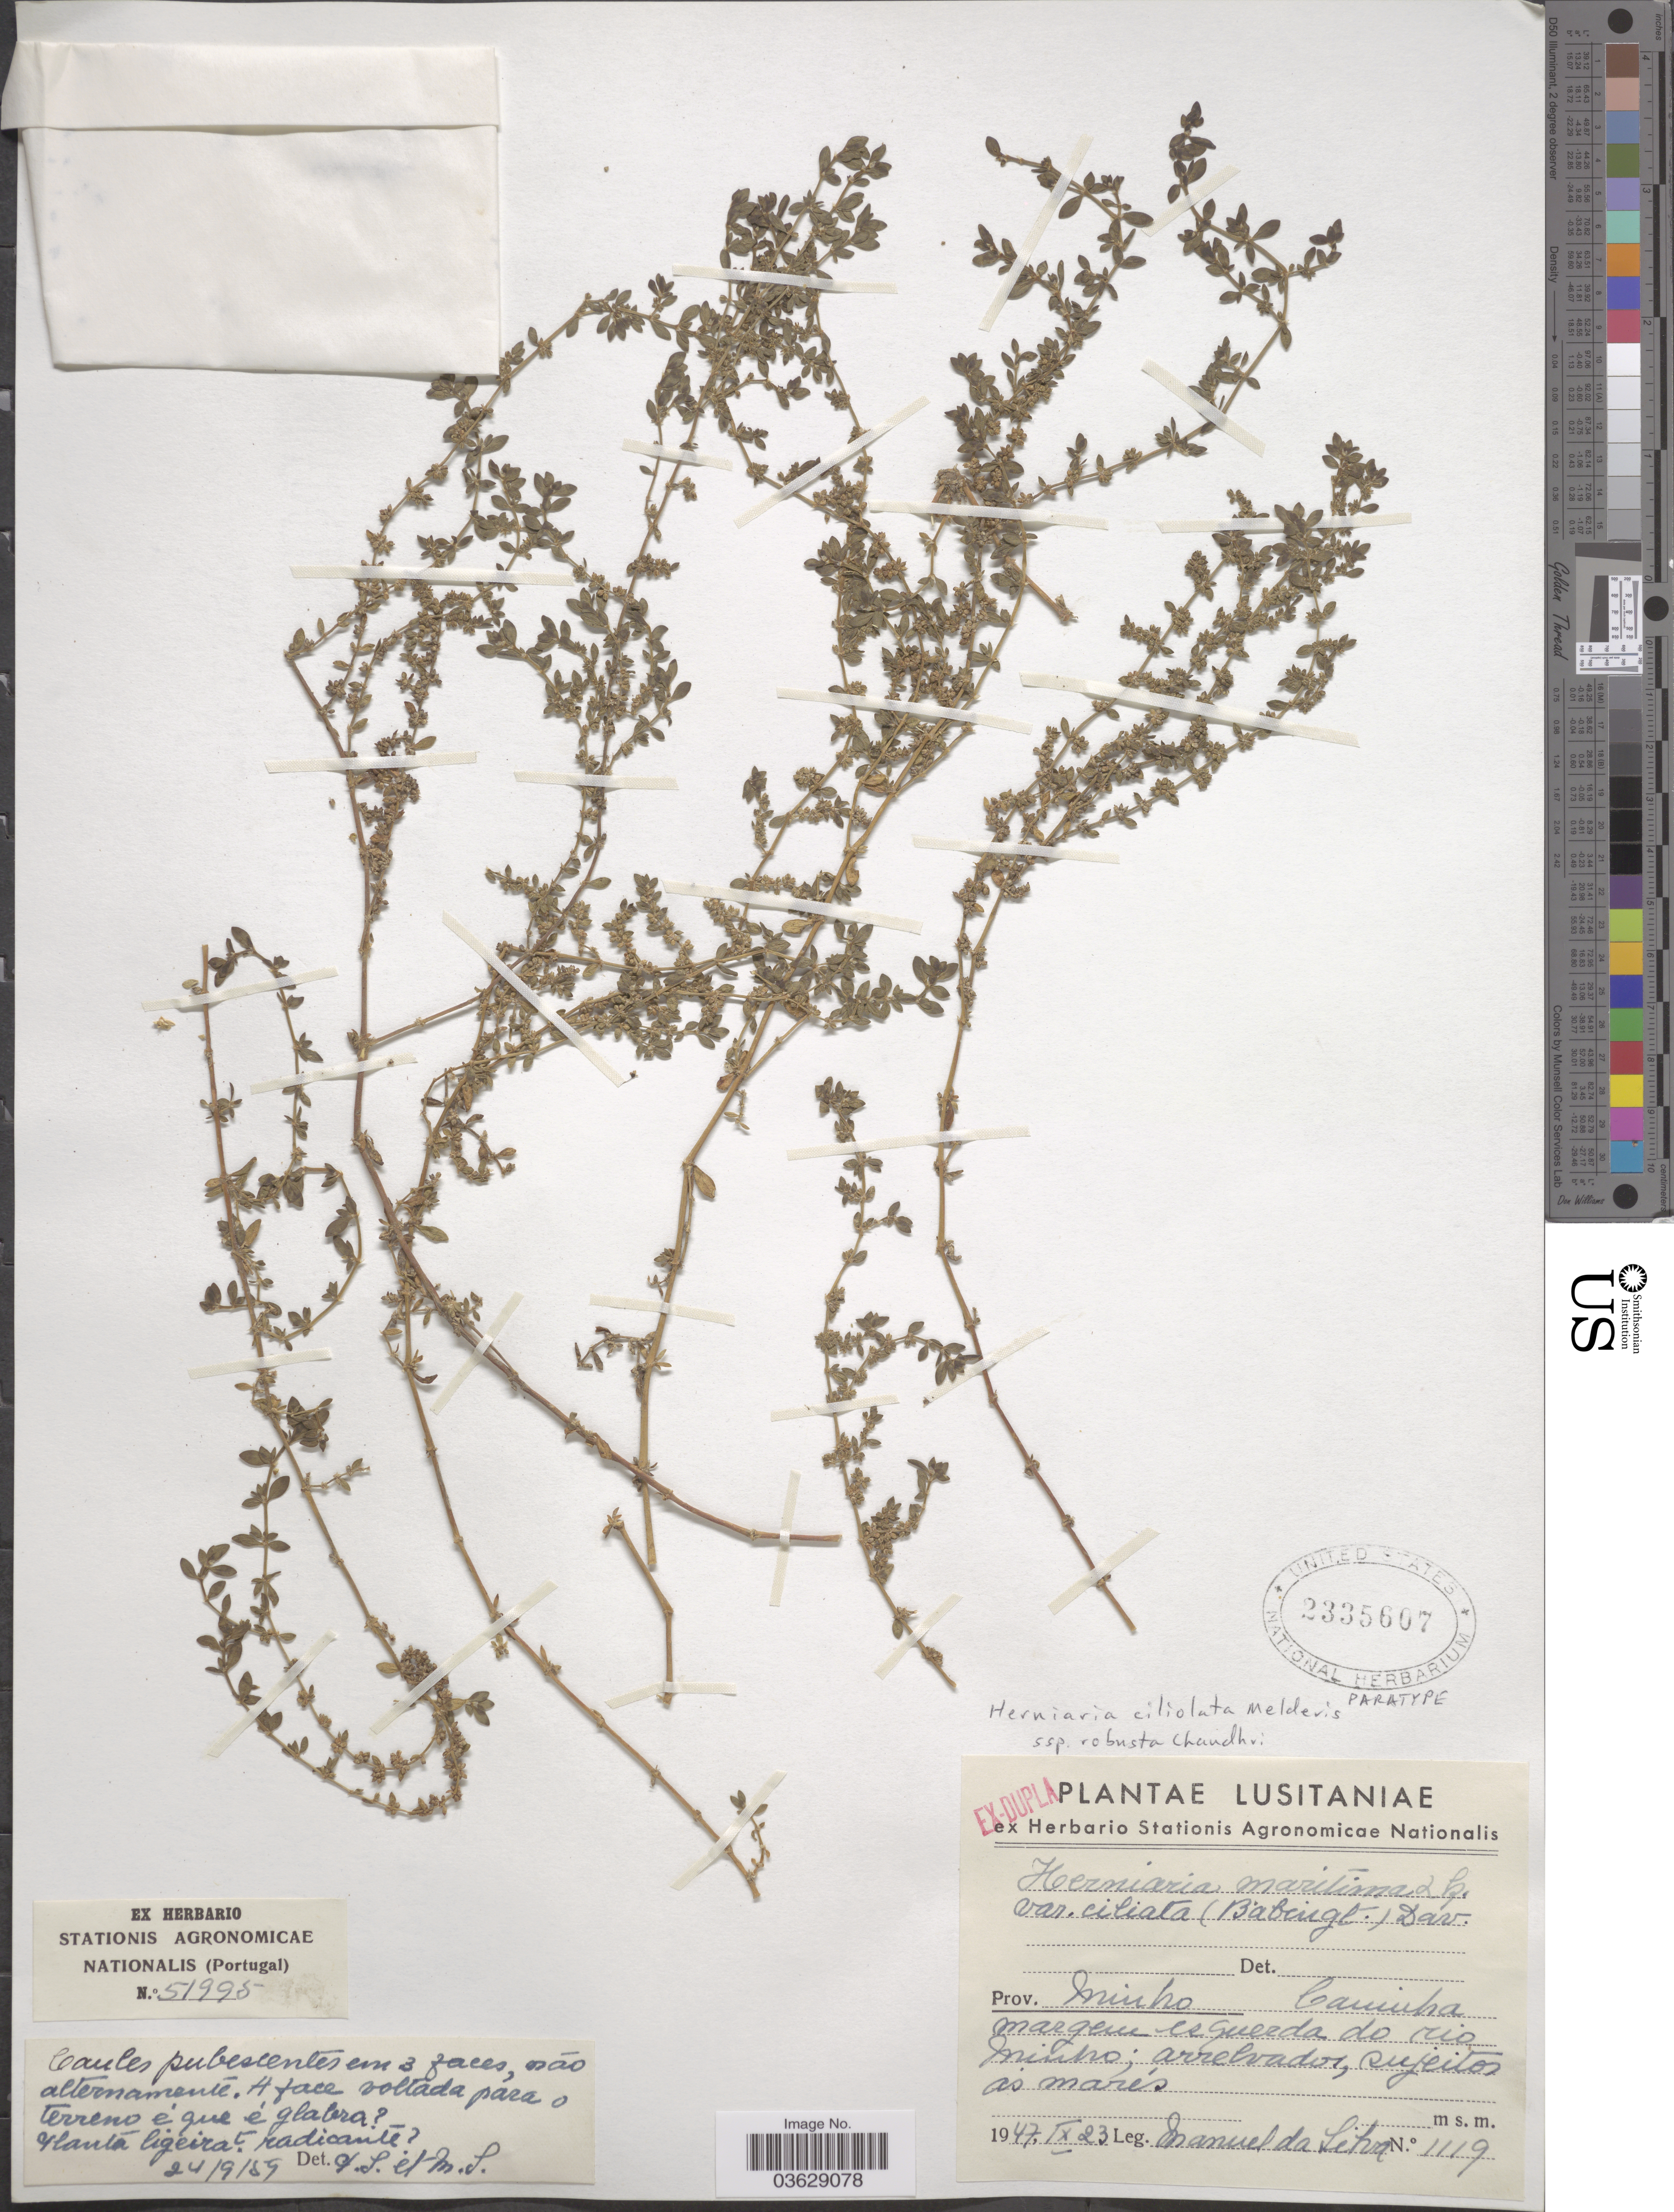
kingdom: Plantae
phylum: Tracheophyta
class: Magnoliopsida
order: Caryophyllales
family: Caryophyllaceae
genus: Herniaria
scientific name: Herniaria ciliolata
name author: Melderis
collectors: M. Da Silva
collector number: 1119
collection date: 1947-09-23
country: Portugal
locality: Lusitaniae. Prov. Minho Caninha margem ca guerda do rio Minho; arrelvados, sujeitos as marés. [interpreted]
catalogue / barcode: US 2335607